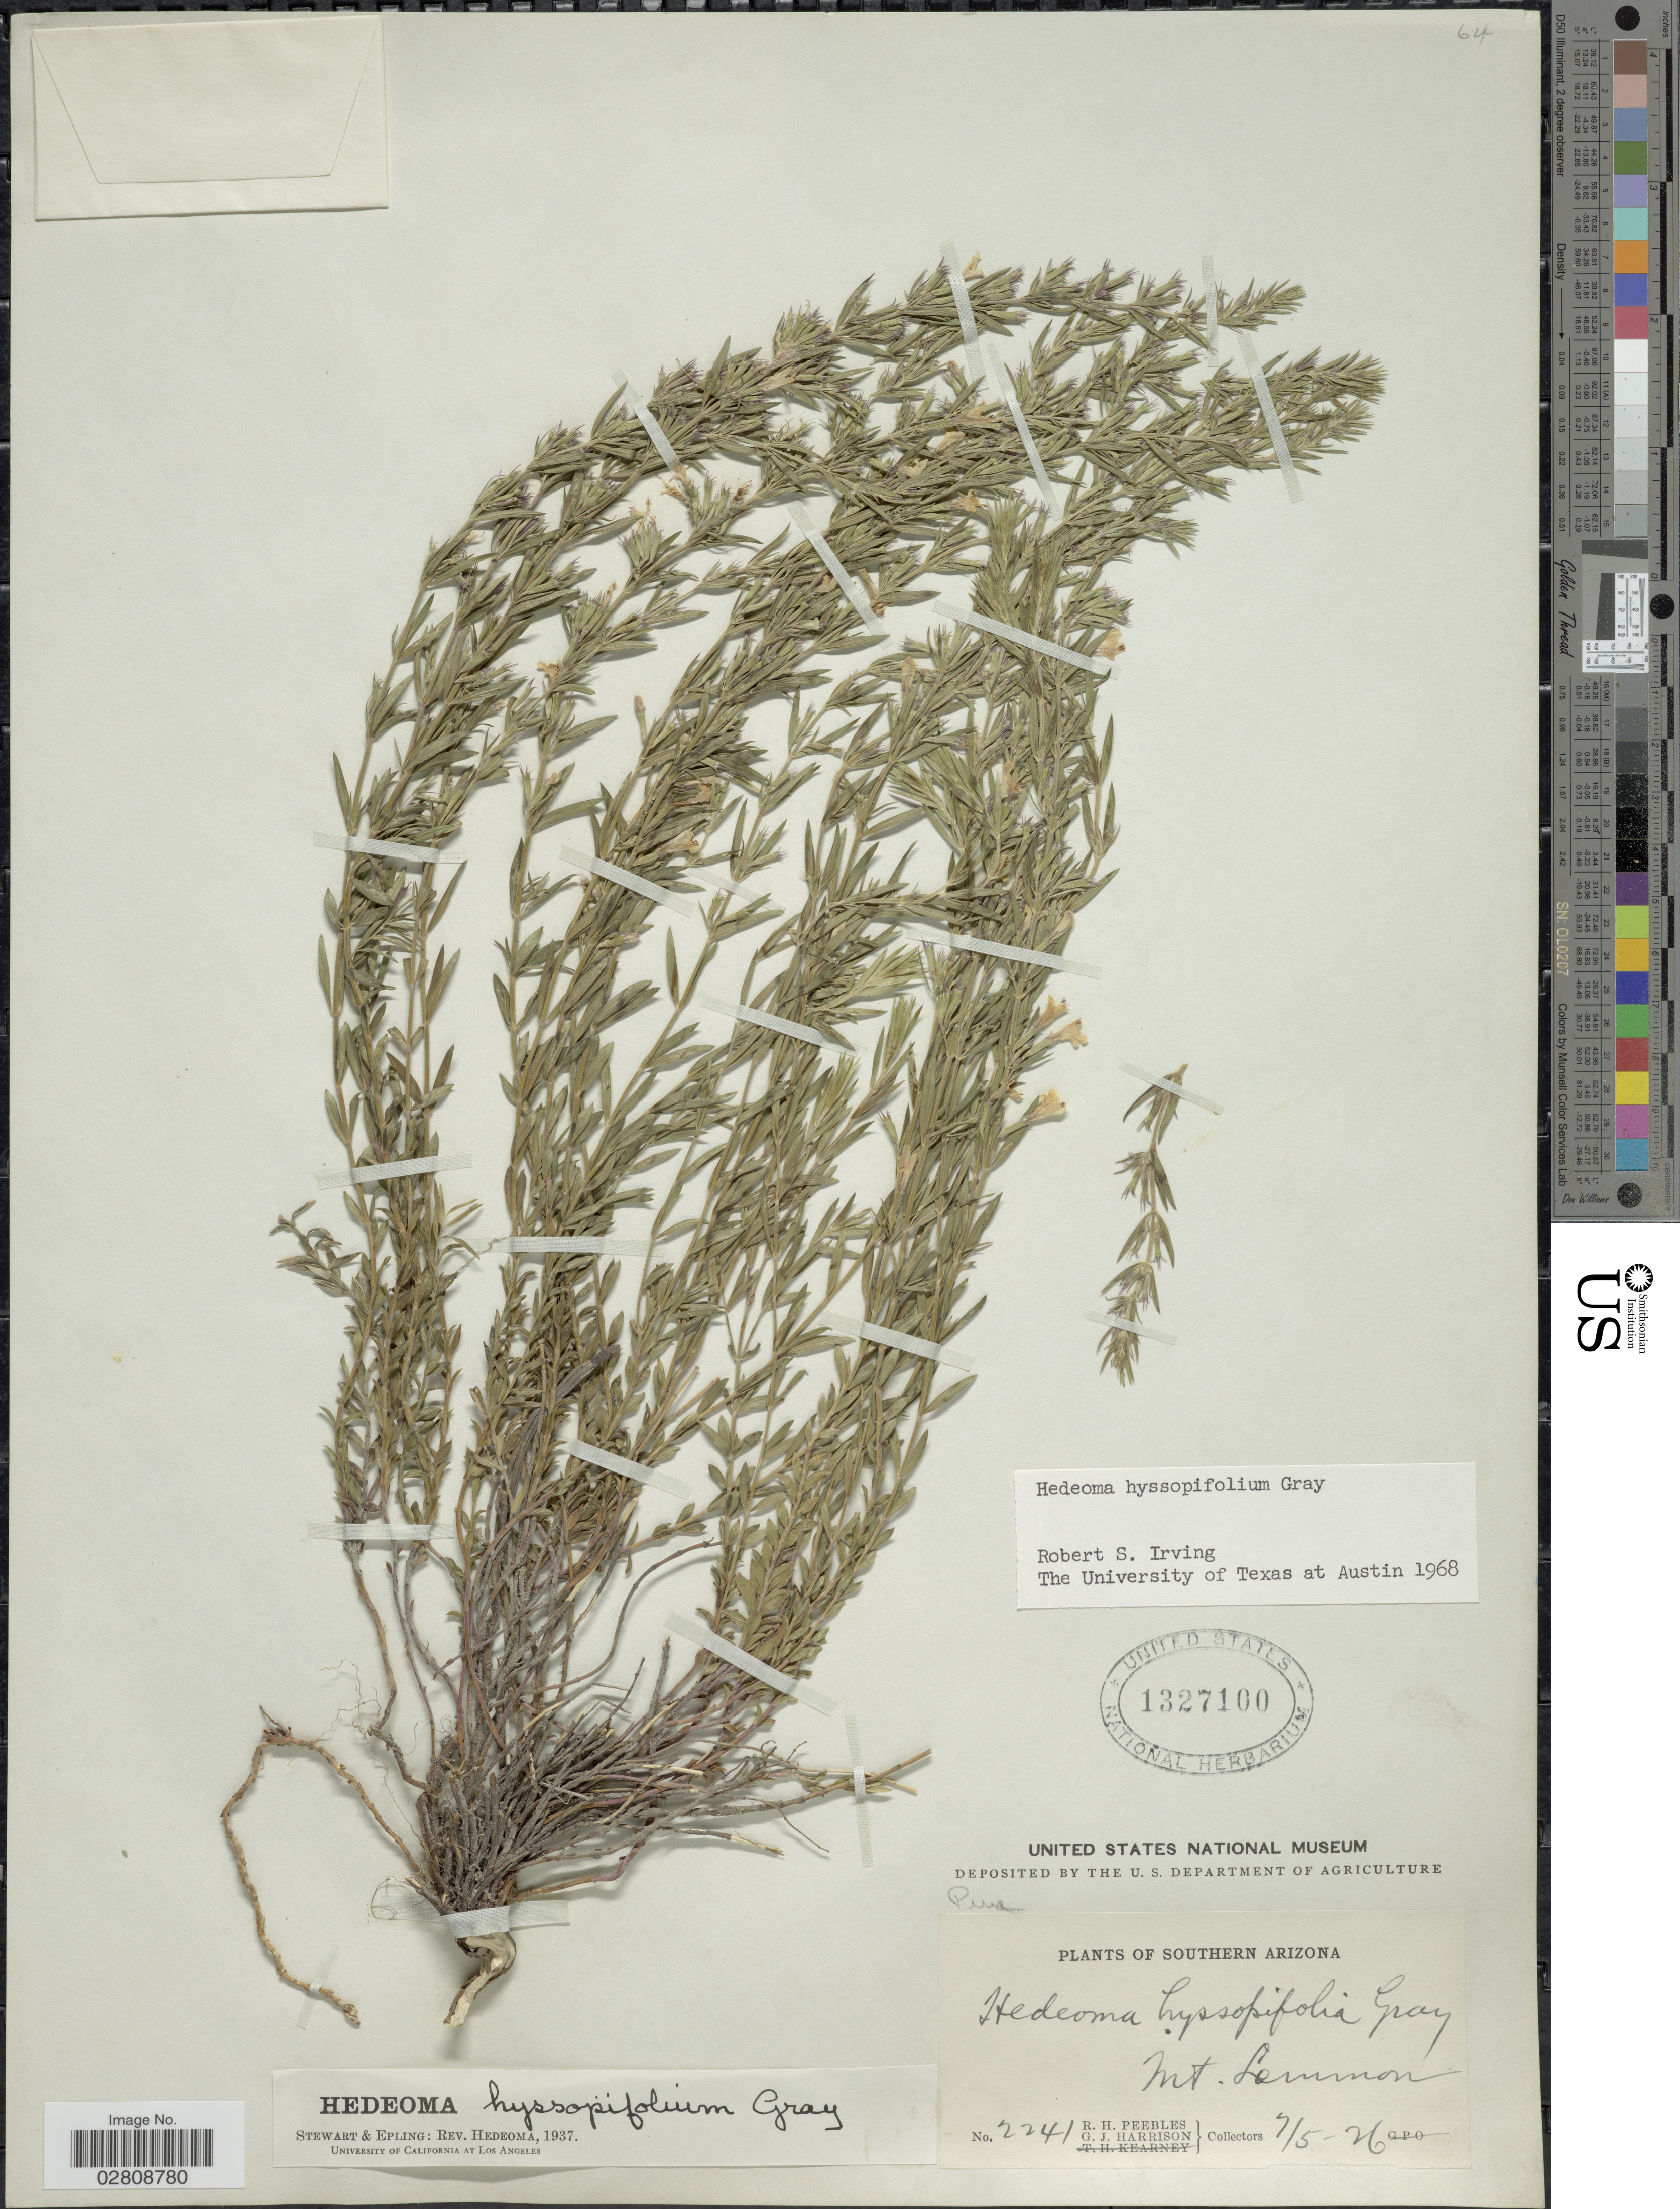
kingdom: Plantae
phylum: Tracheophyta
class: Magnoliopsida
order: Lamiales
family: Lamiaceae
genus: Hedeoma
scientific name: Hedeoma hyssopifolia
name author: A. Gray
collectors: R. H. Peebles & G. J. Harrison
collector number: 2241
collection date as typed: Transcribed d/m/y: 5/7/26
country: United States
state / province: Arizona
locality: Southern Arizona. Mt. Lemmon. Pima.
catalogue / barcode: US 1327100